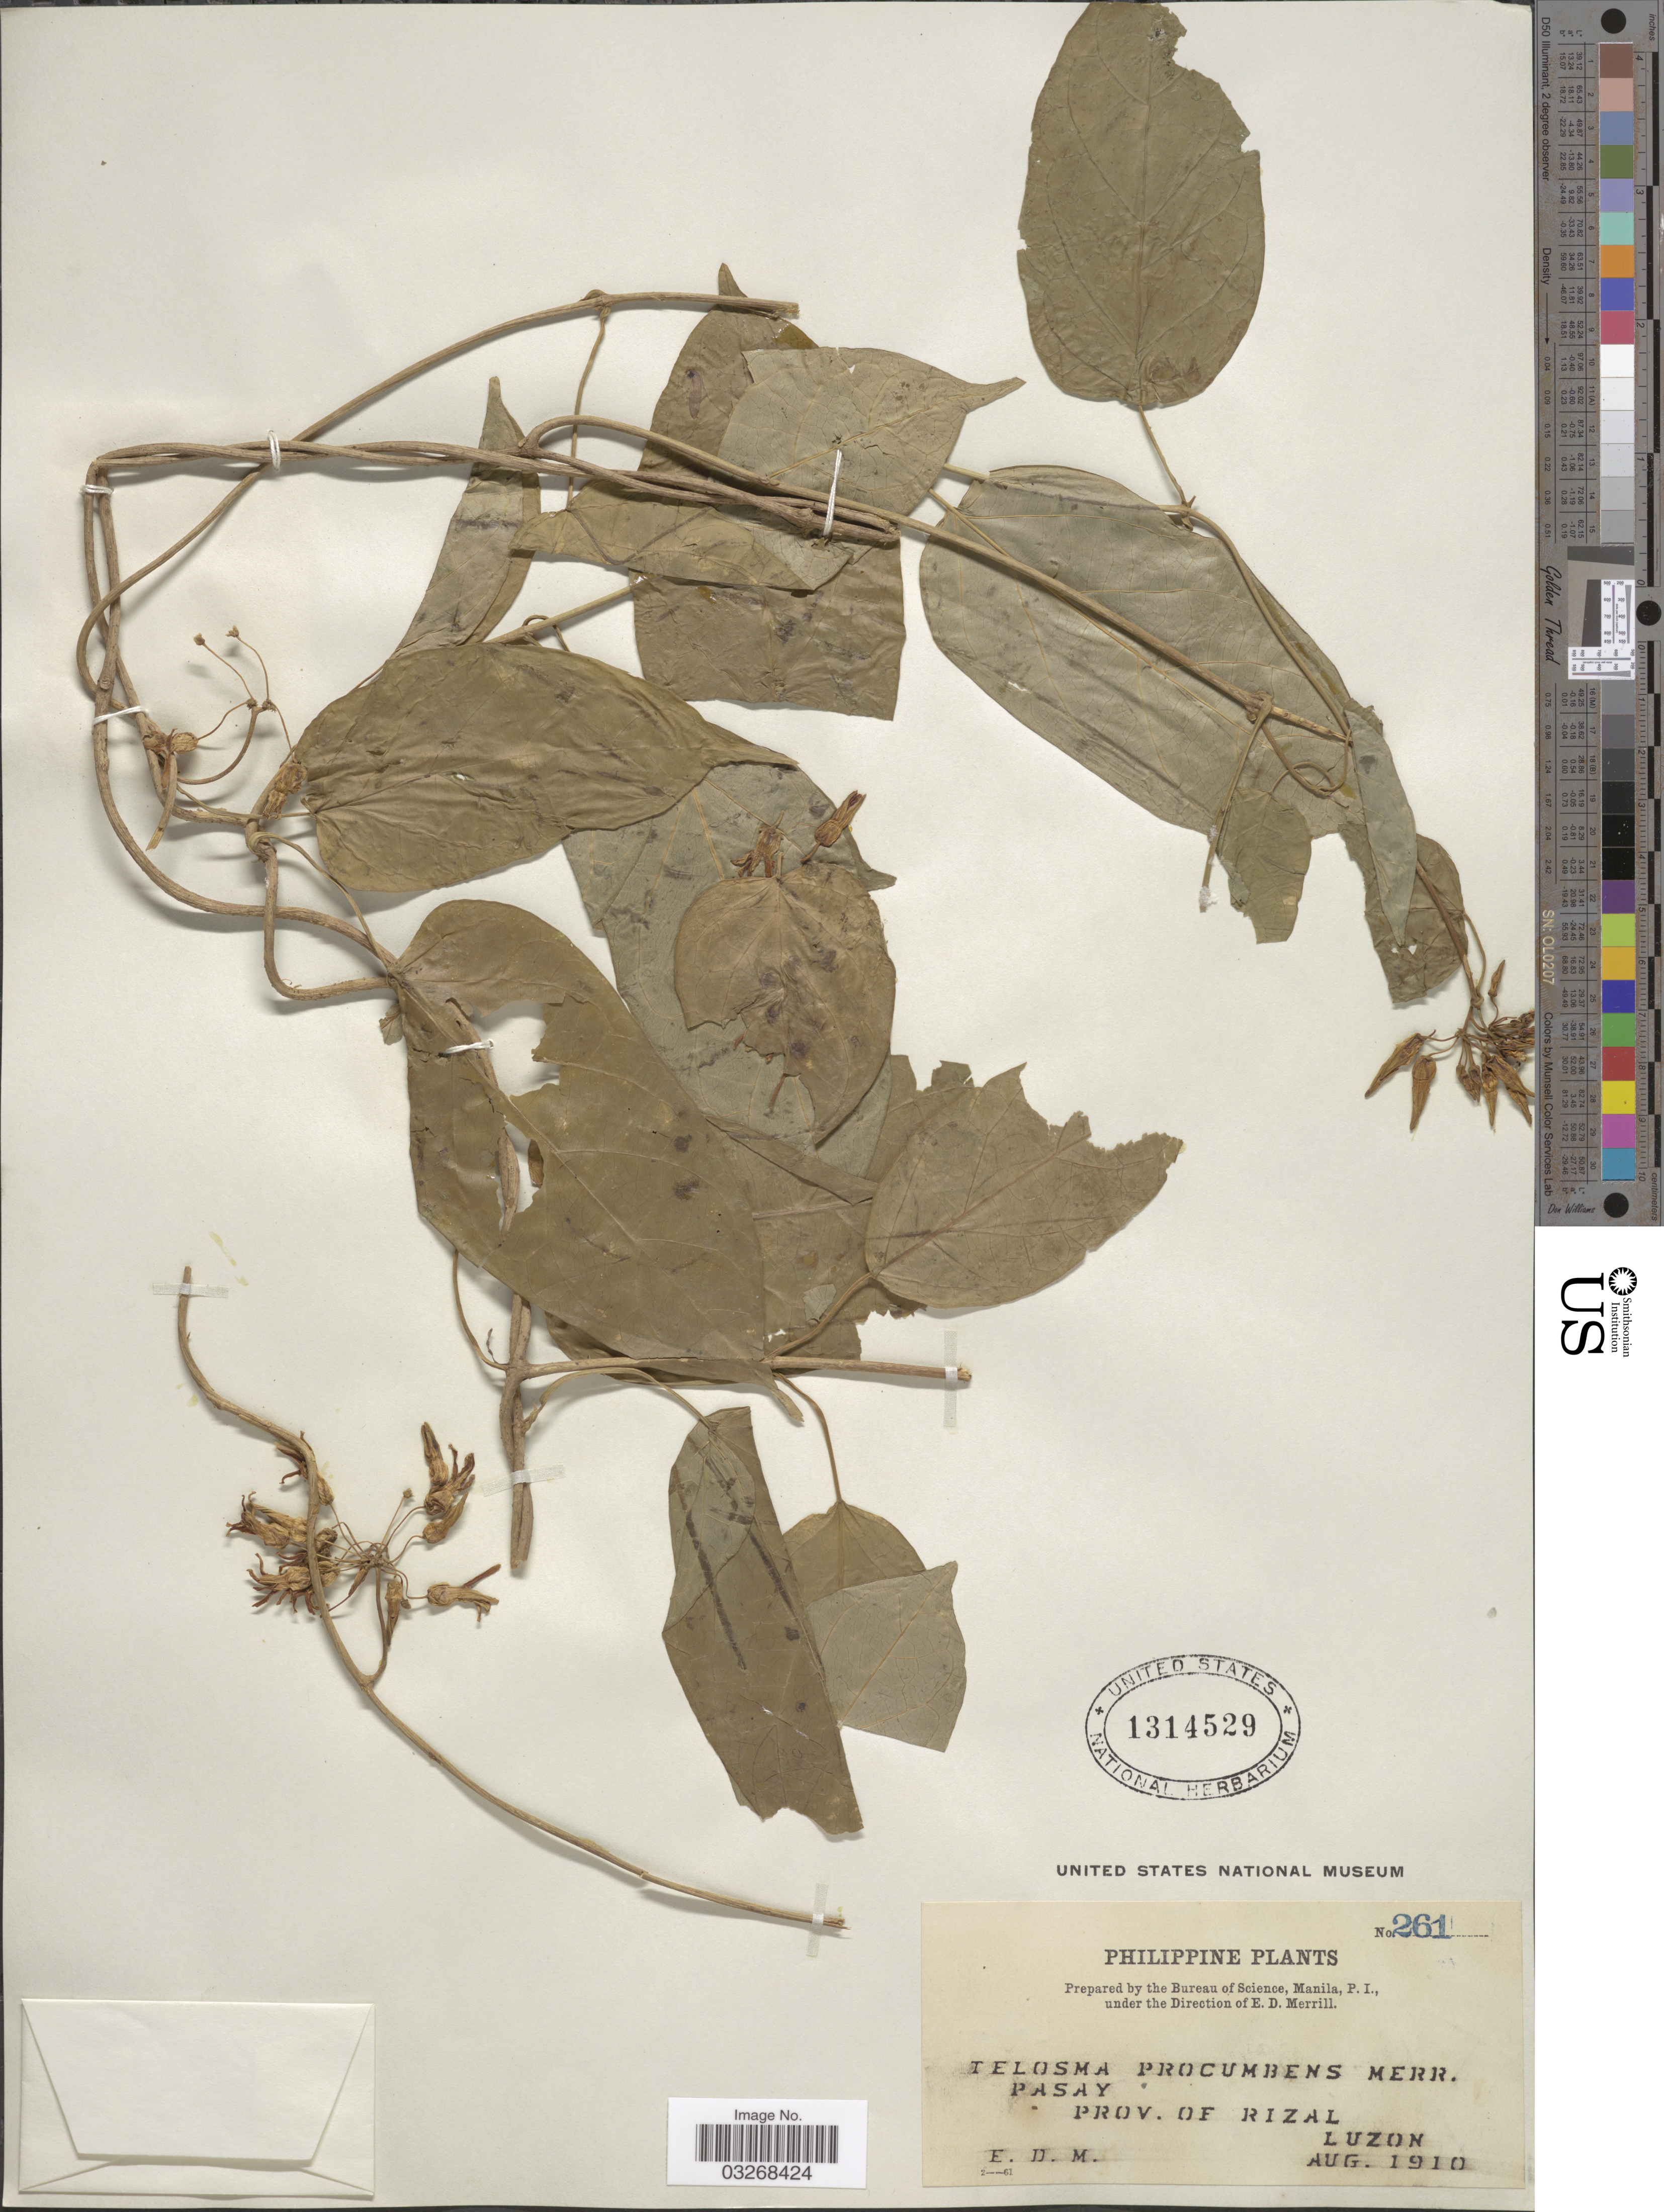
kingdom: Plantae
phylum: Tracheophyta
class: Magnoliopsida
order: Gentianales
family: Apocynaceae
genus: Telosma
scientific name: Telosma procumbens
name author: (Blanco) Merr.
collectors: E. D. Merrill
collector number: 261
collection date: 1910-08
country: Philippines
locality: Pasay. Prov. of Rizal. Luzon.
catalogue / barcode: US 1314529